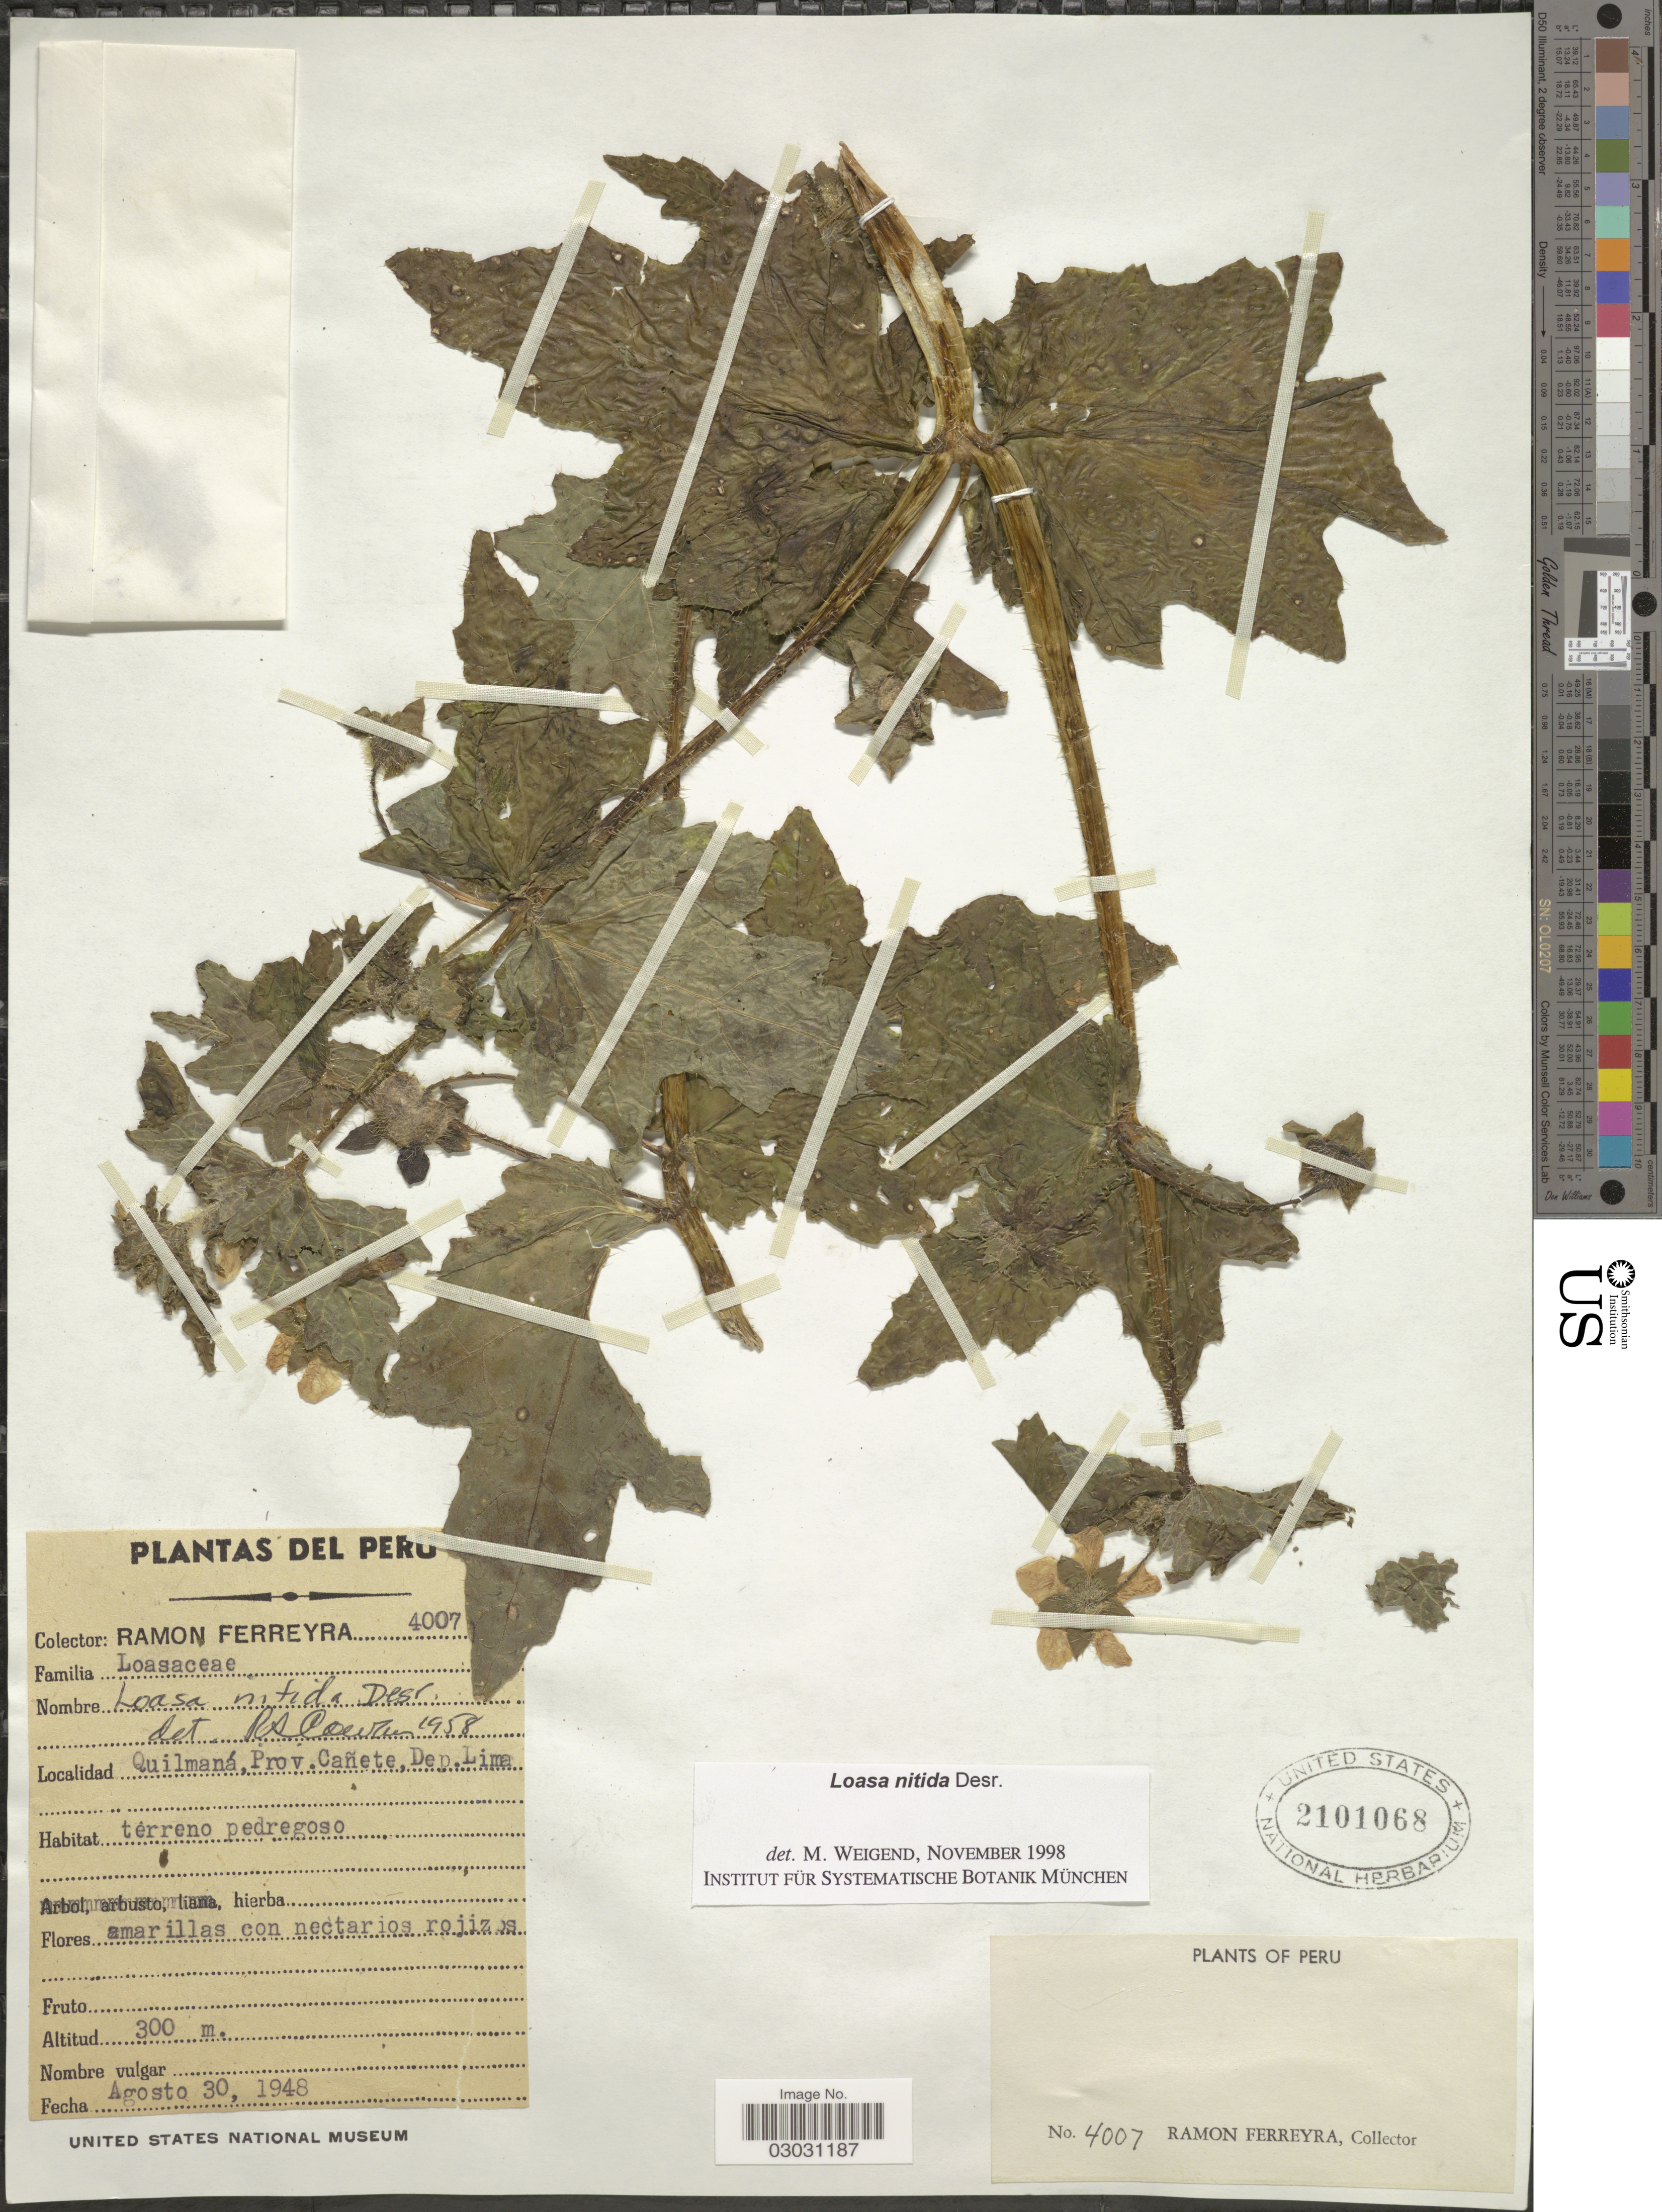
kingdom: Plantae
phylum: Tracheophyta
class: Magnoliopsida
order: Cornales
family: Loasaceae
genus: Loasa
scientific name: Loasa nitida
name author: Desr.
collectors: R. A. Ferreyra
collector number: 4007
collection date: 1948-08-30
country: Peru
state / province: Lima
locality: Quilmaná, Prov. Cañete, Dep. Lima.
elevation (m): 300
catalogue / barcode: US 2101068